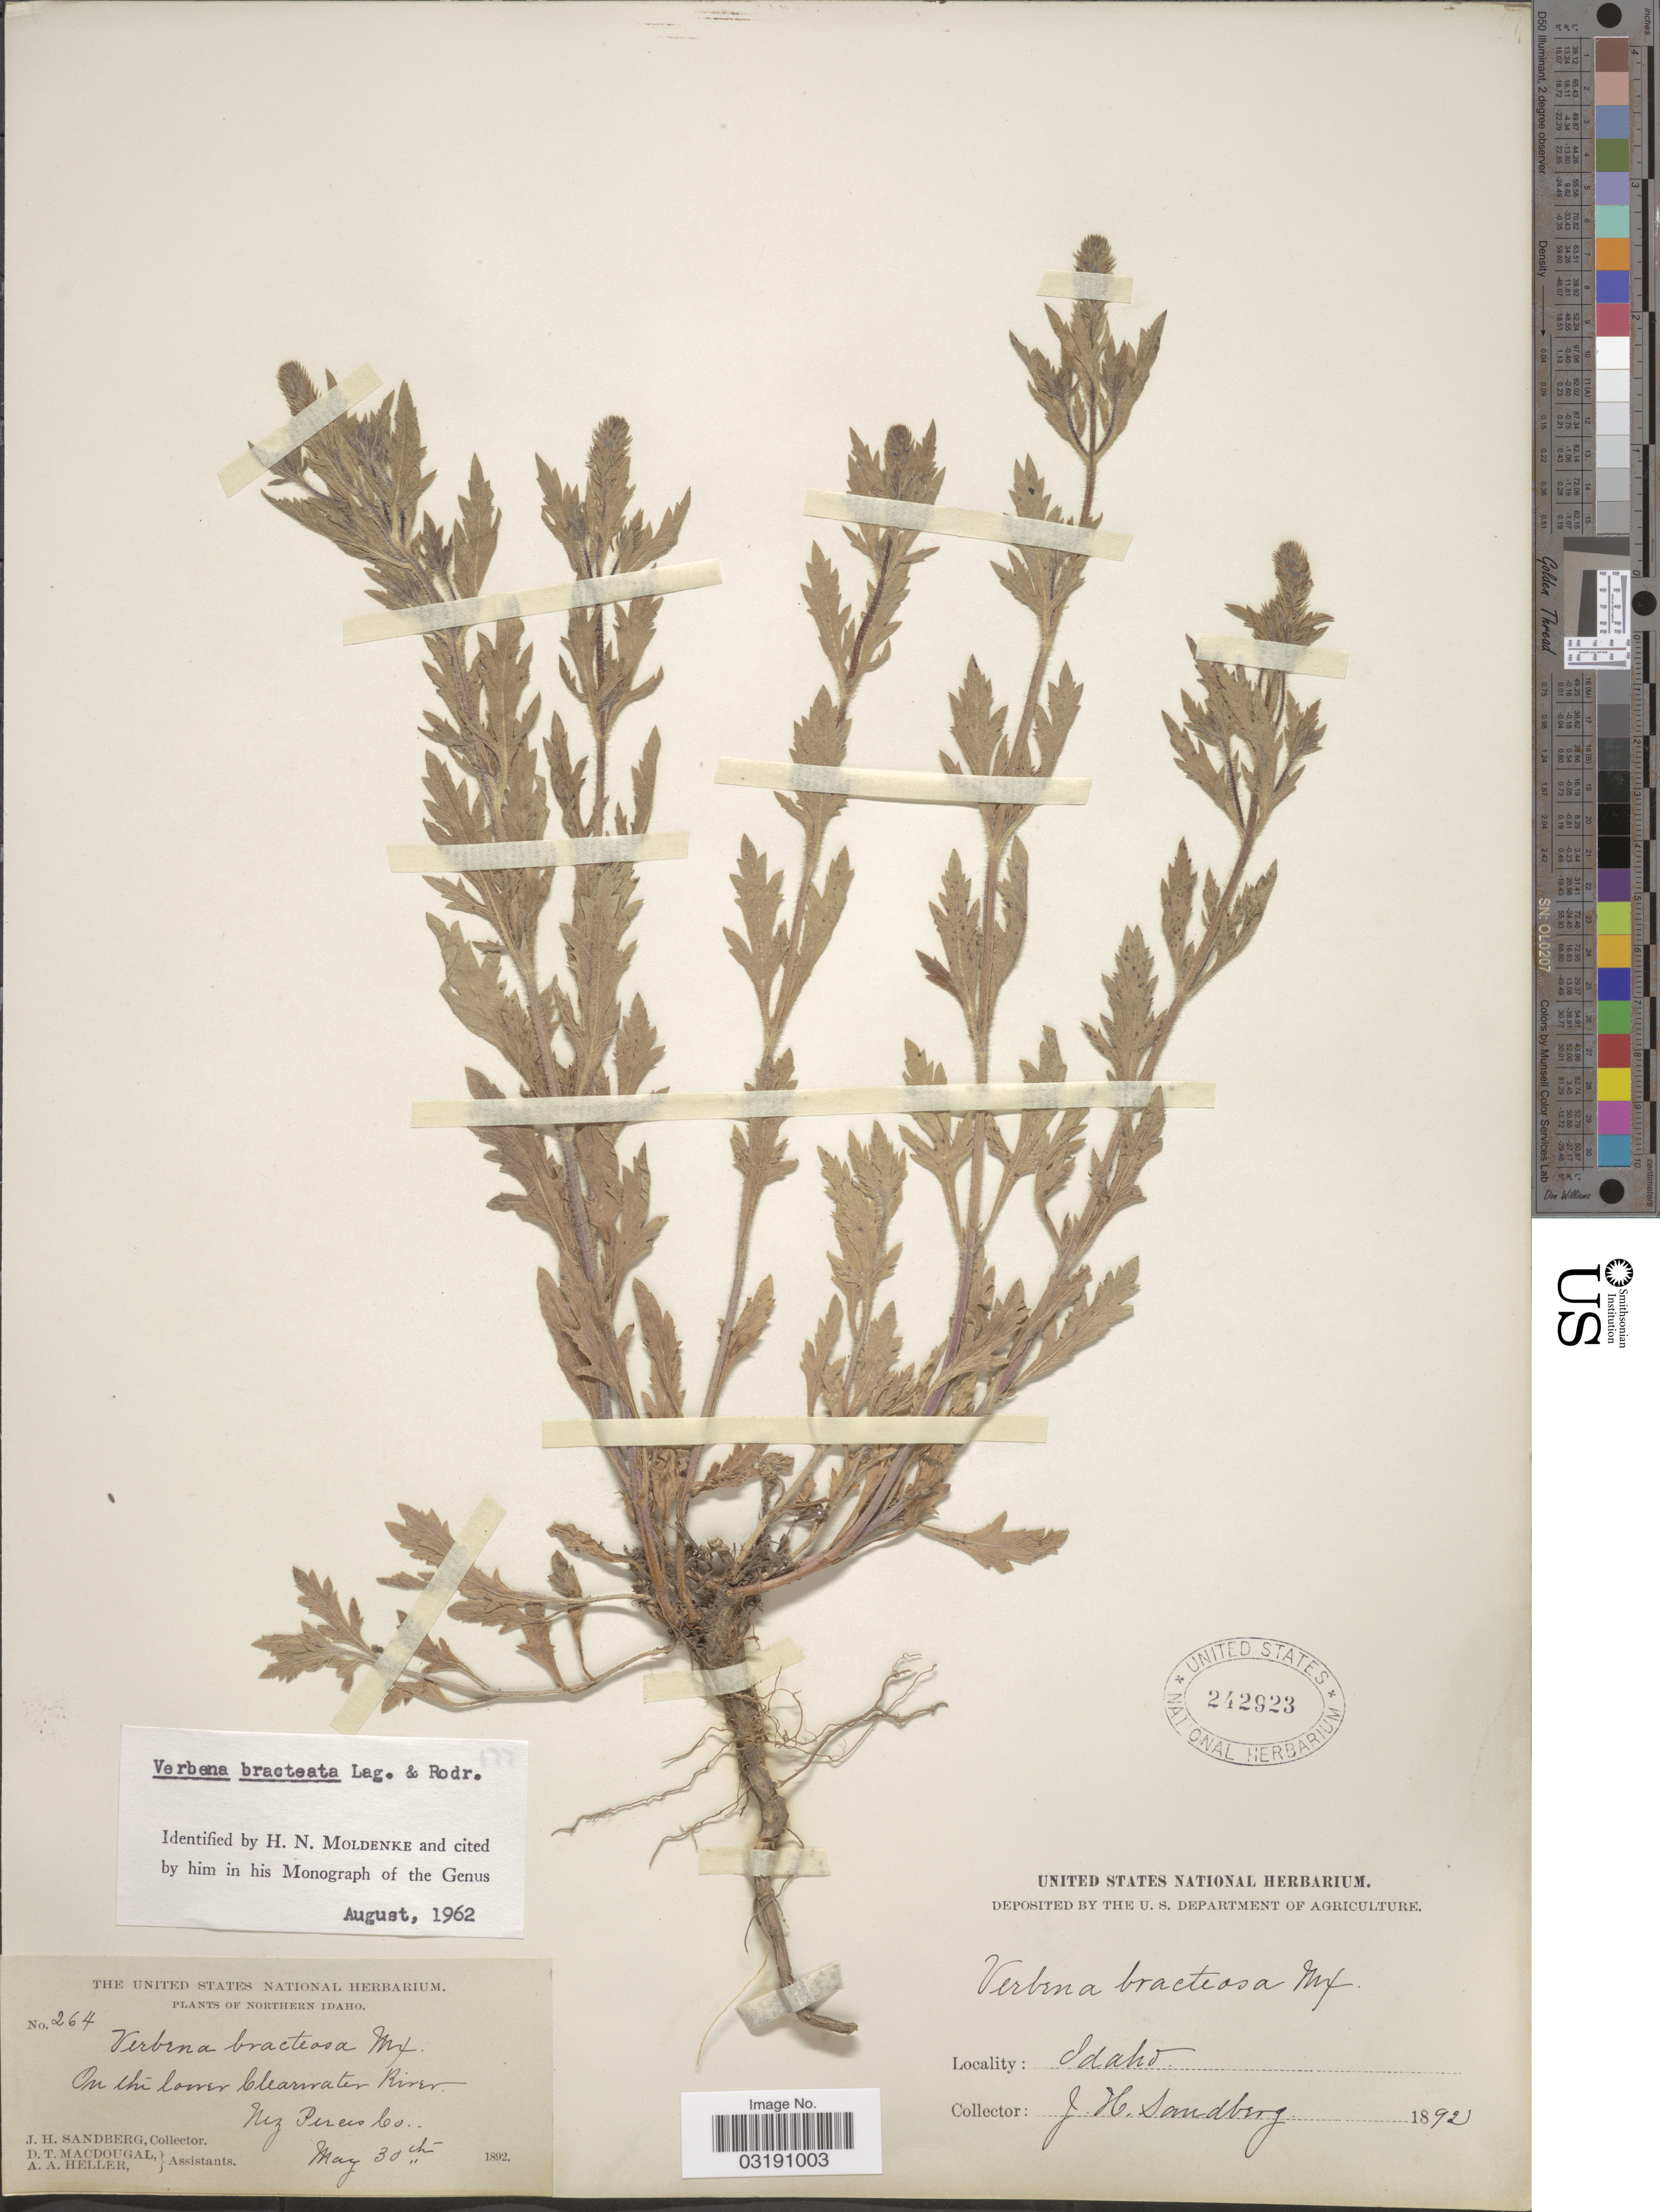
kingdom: Plantae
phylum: Tracheophyta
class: Magnoliopsida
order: Lamiales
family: Verbenaceae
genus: Verbena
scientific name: Verbena bracteata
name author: Cav. ex Lag. & Rodr.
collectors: J. H. Sandberg, D. T. MacDougal & A. A. Heller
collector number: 264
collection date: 1892-05-30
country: United States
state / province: Idaho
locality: Northern Idaho. On the lower Clearwater River. Nez Perces Co.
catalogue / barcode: US 242923